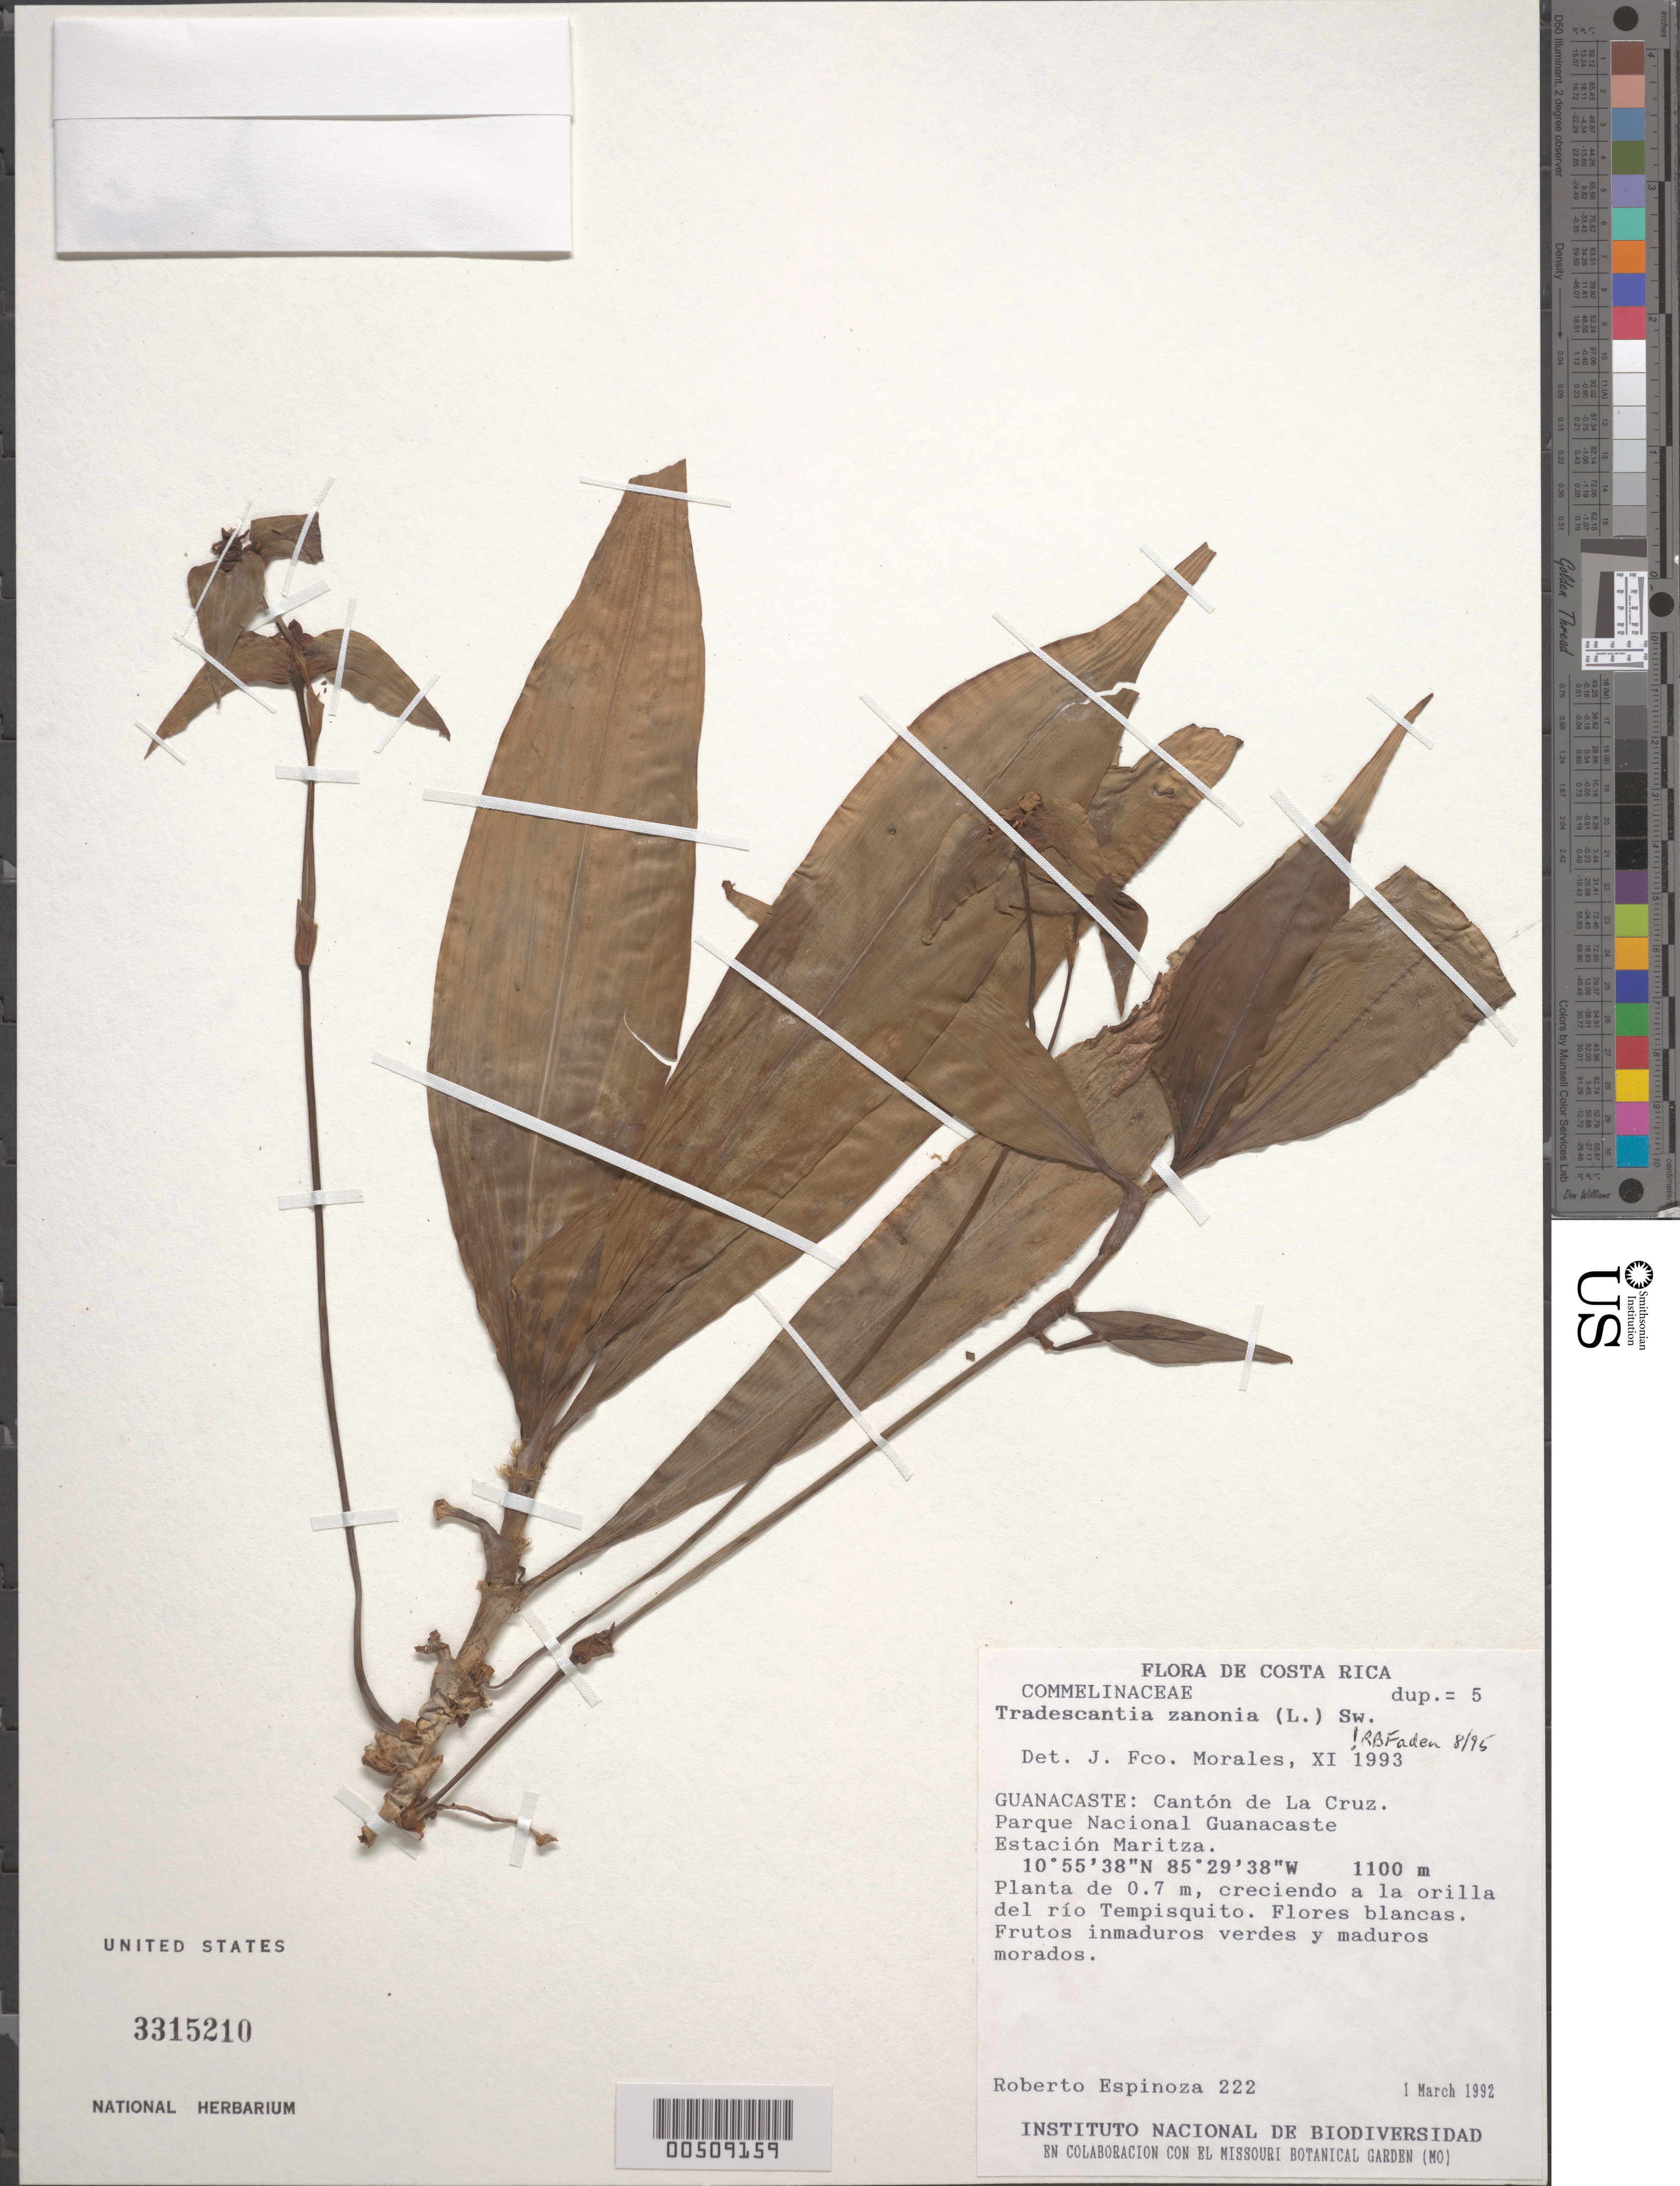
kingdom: Plantae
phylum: Tracheophyta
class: Liliopsida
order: Commelinales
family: Commelinaceae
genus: Tradescantia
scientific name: Tradescantia zanonia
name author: (L.) Sw.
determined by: Faden, Robert B., (US), Smithsonian Institution - National Museum of Natural History (UNITED STATES)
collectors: R. Espinoza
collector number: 222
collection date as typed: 01 Mar 1992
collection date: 1992-03-01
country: Costa Rica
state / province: Guanacaste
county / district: La Cruz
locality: Canton de la cruz, guanacaste national park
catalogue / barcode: US 3315210